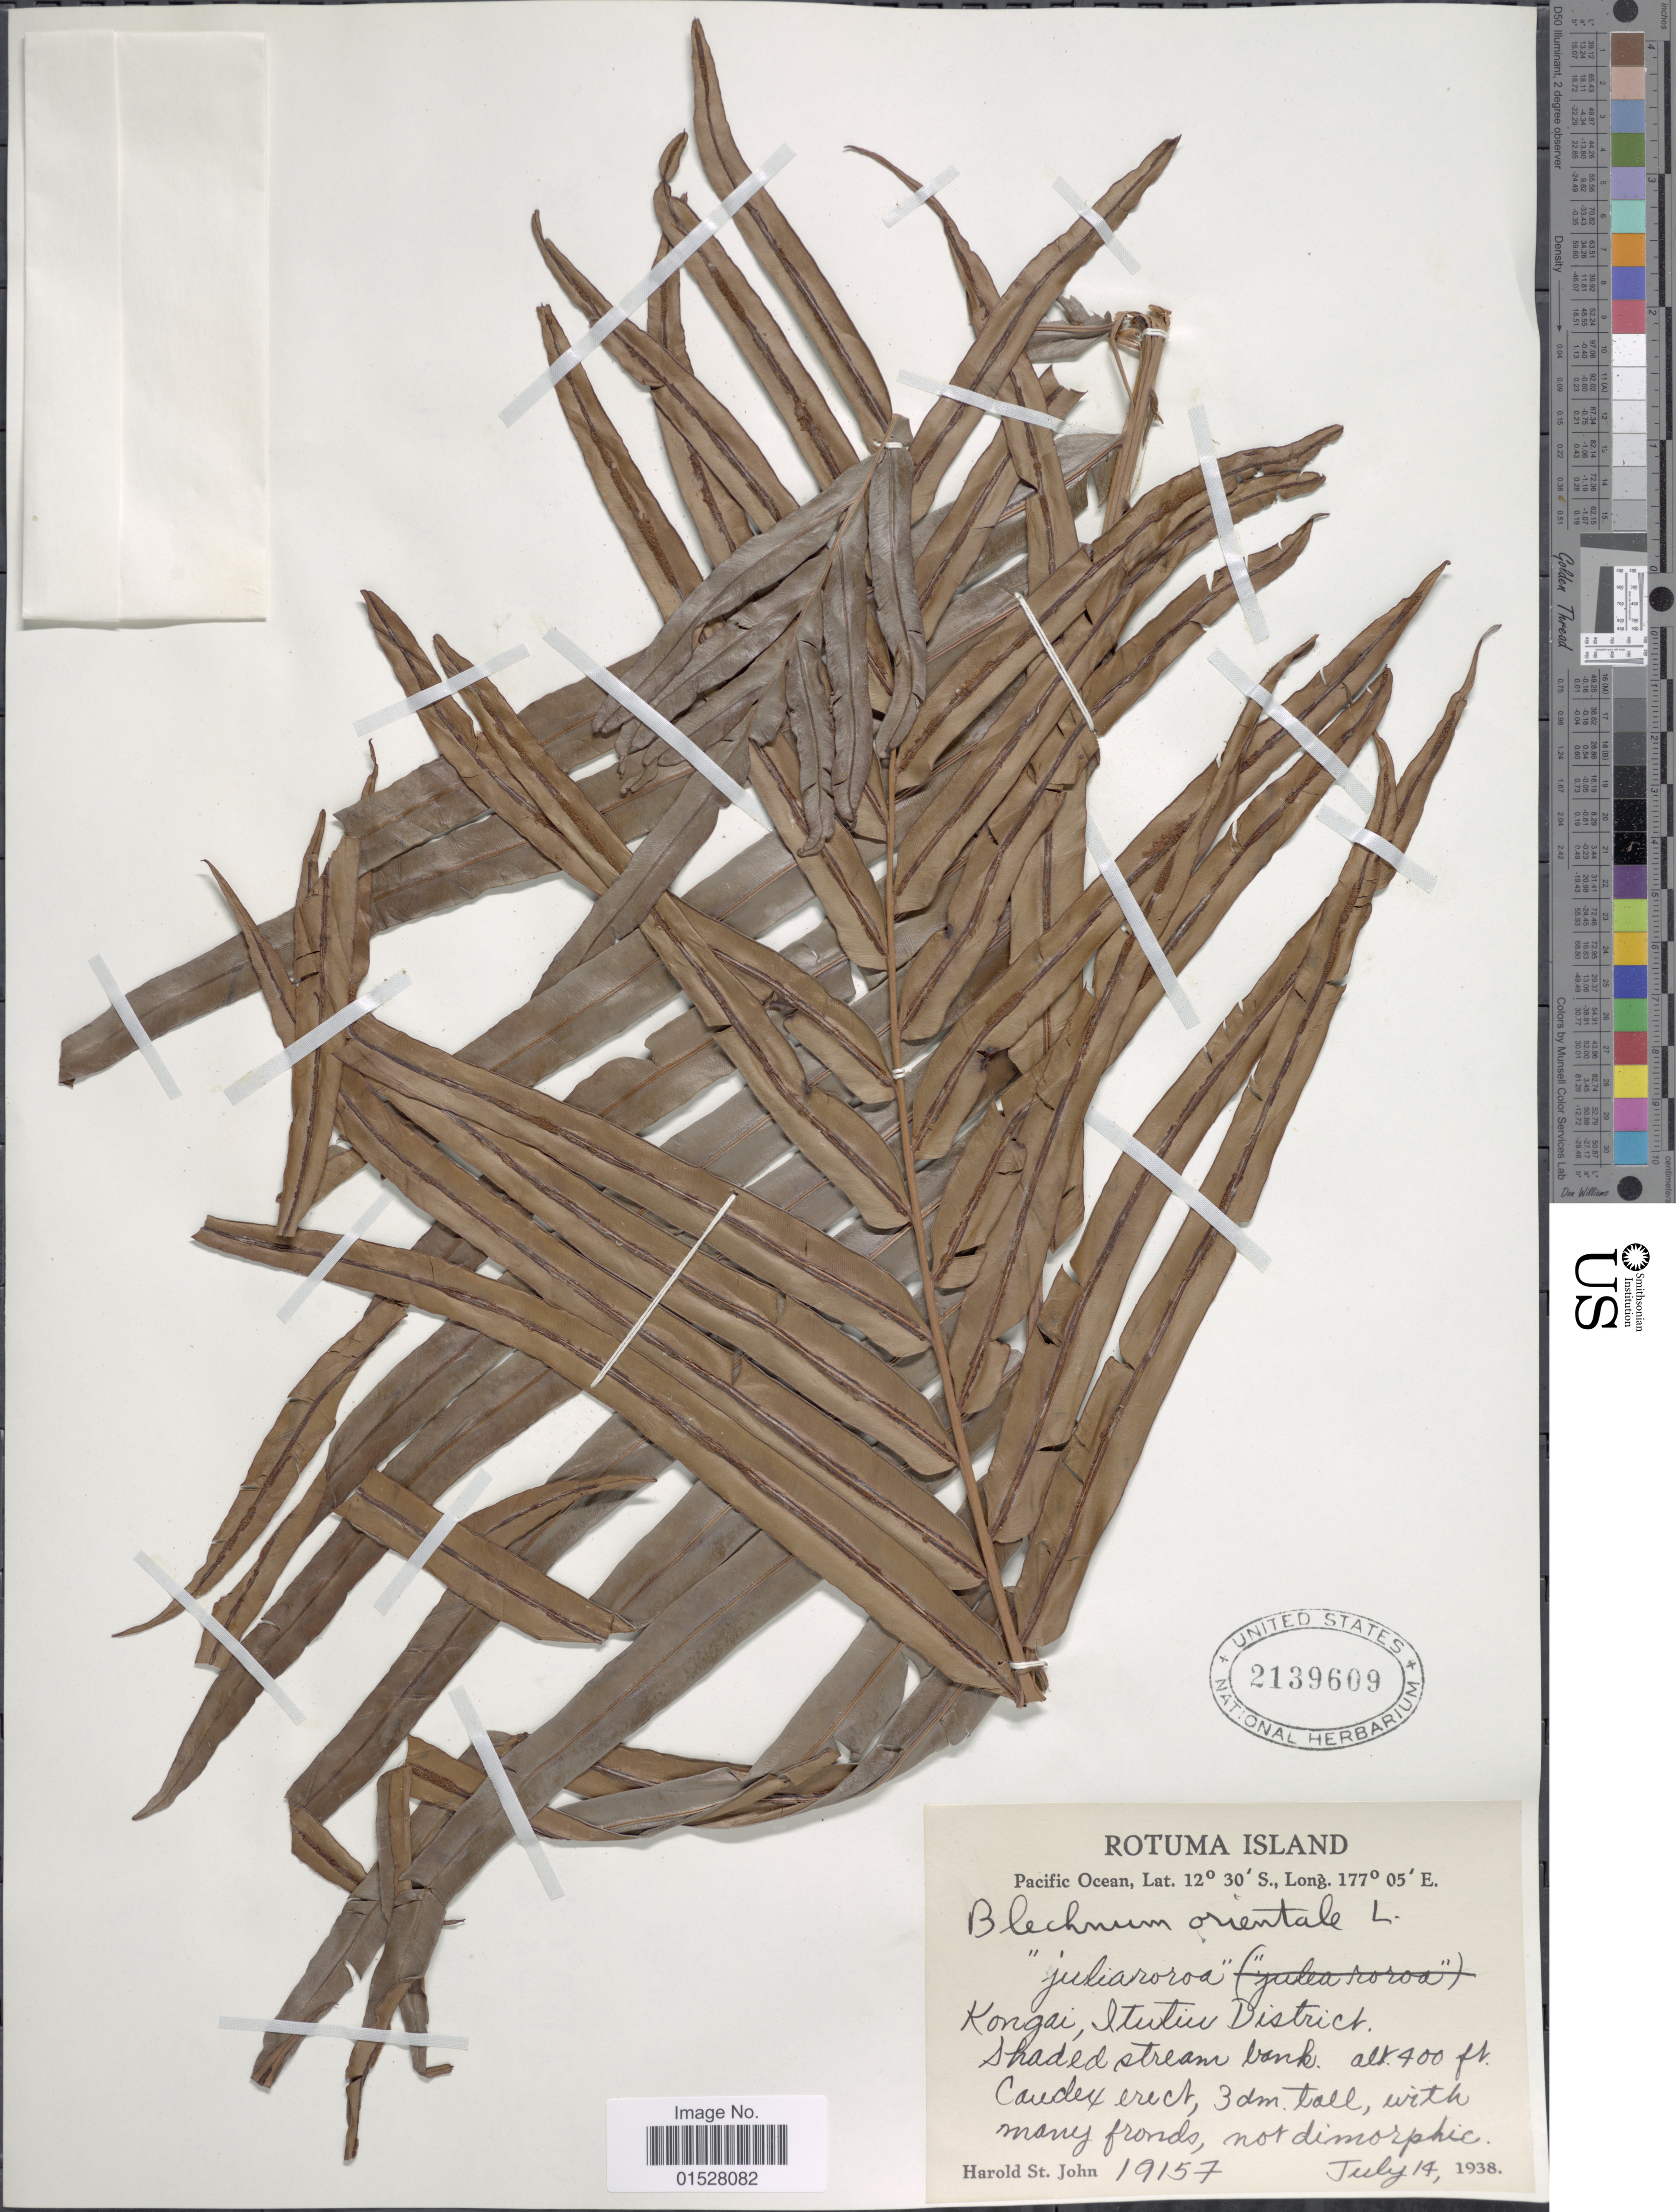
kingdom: Plantae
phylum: Tracheophyta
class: Polypodiopsida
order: Polypodiales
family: Blechnaceae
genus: Blechnum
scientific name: Blechnum orientale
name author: L.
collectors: H. St. John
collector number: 19157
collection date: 1938-07-14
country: Fiji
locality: Rotuma Island, Pacific Ocean, Kongai, Itutui District. [interpreted]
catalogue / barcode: US 2139609